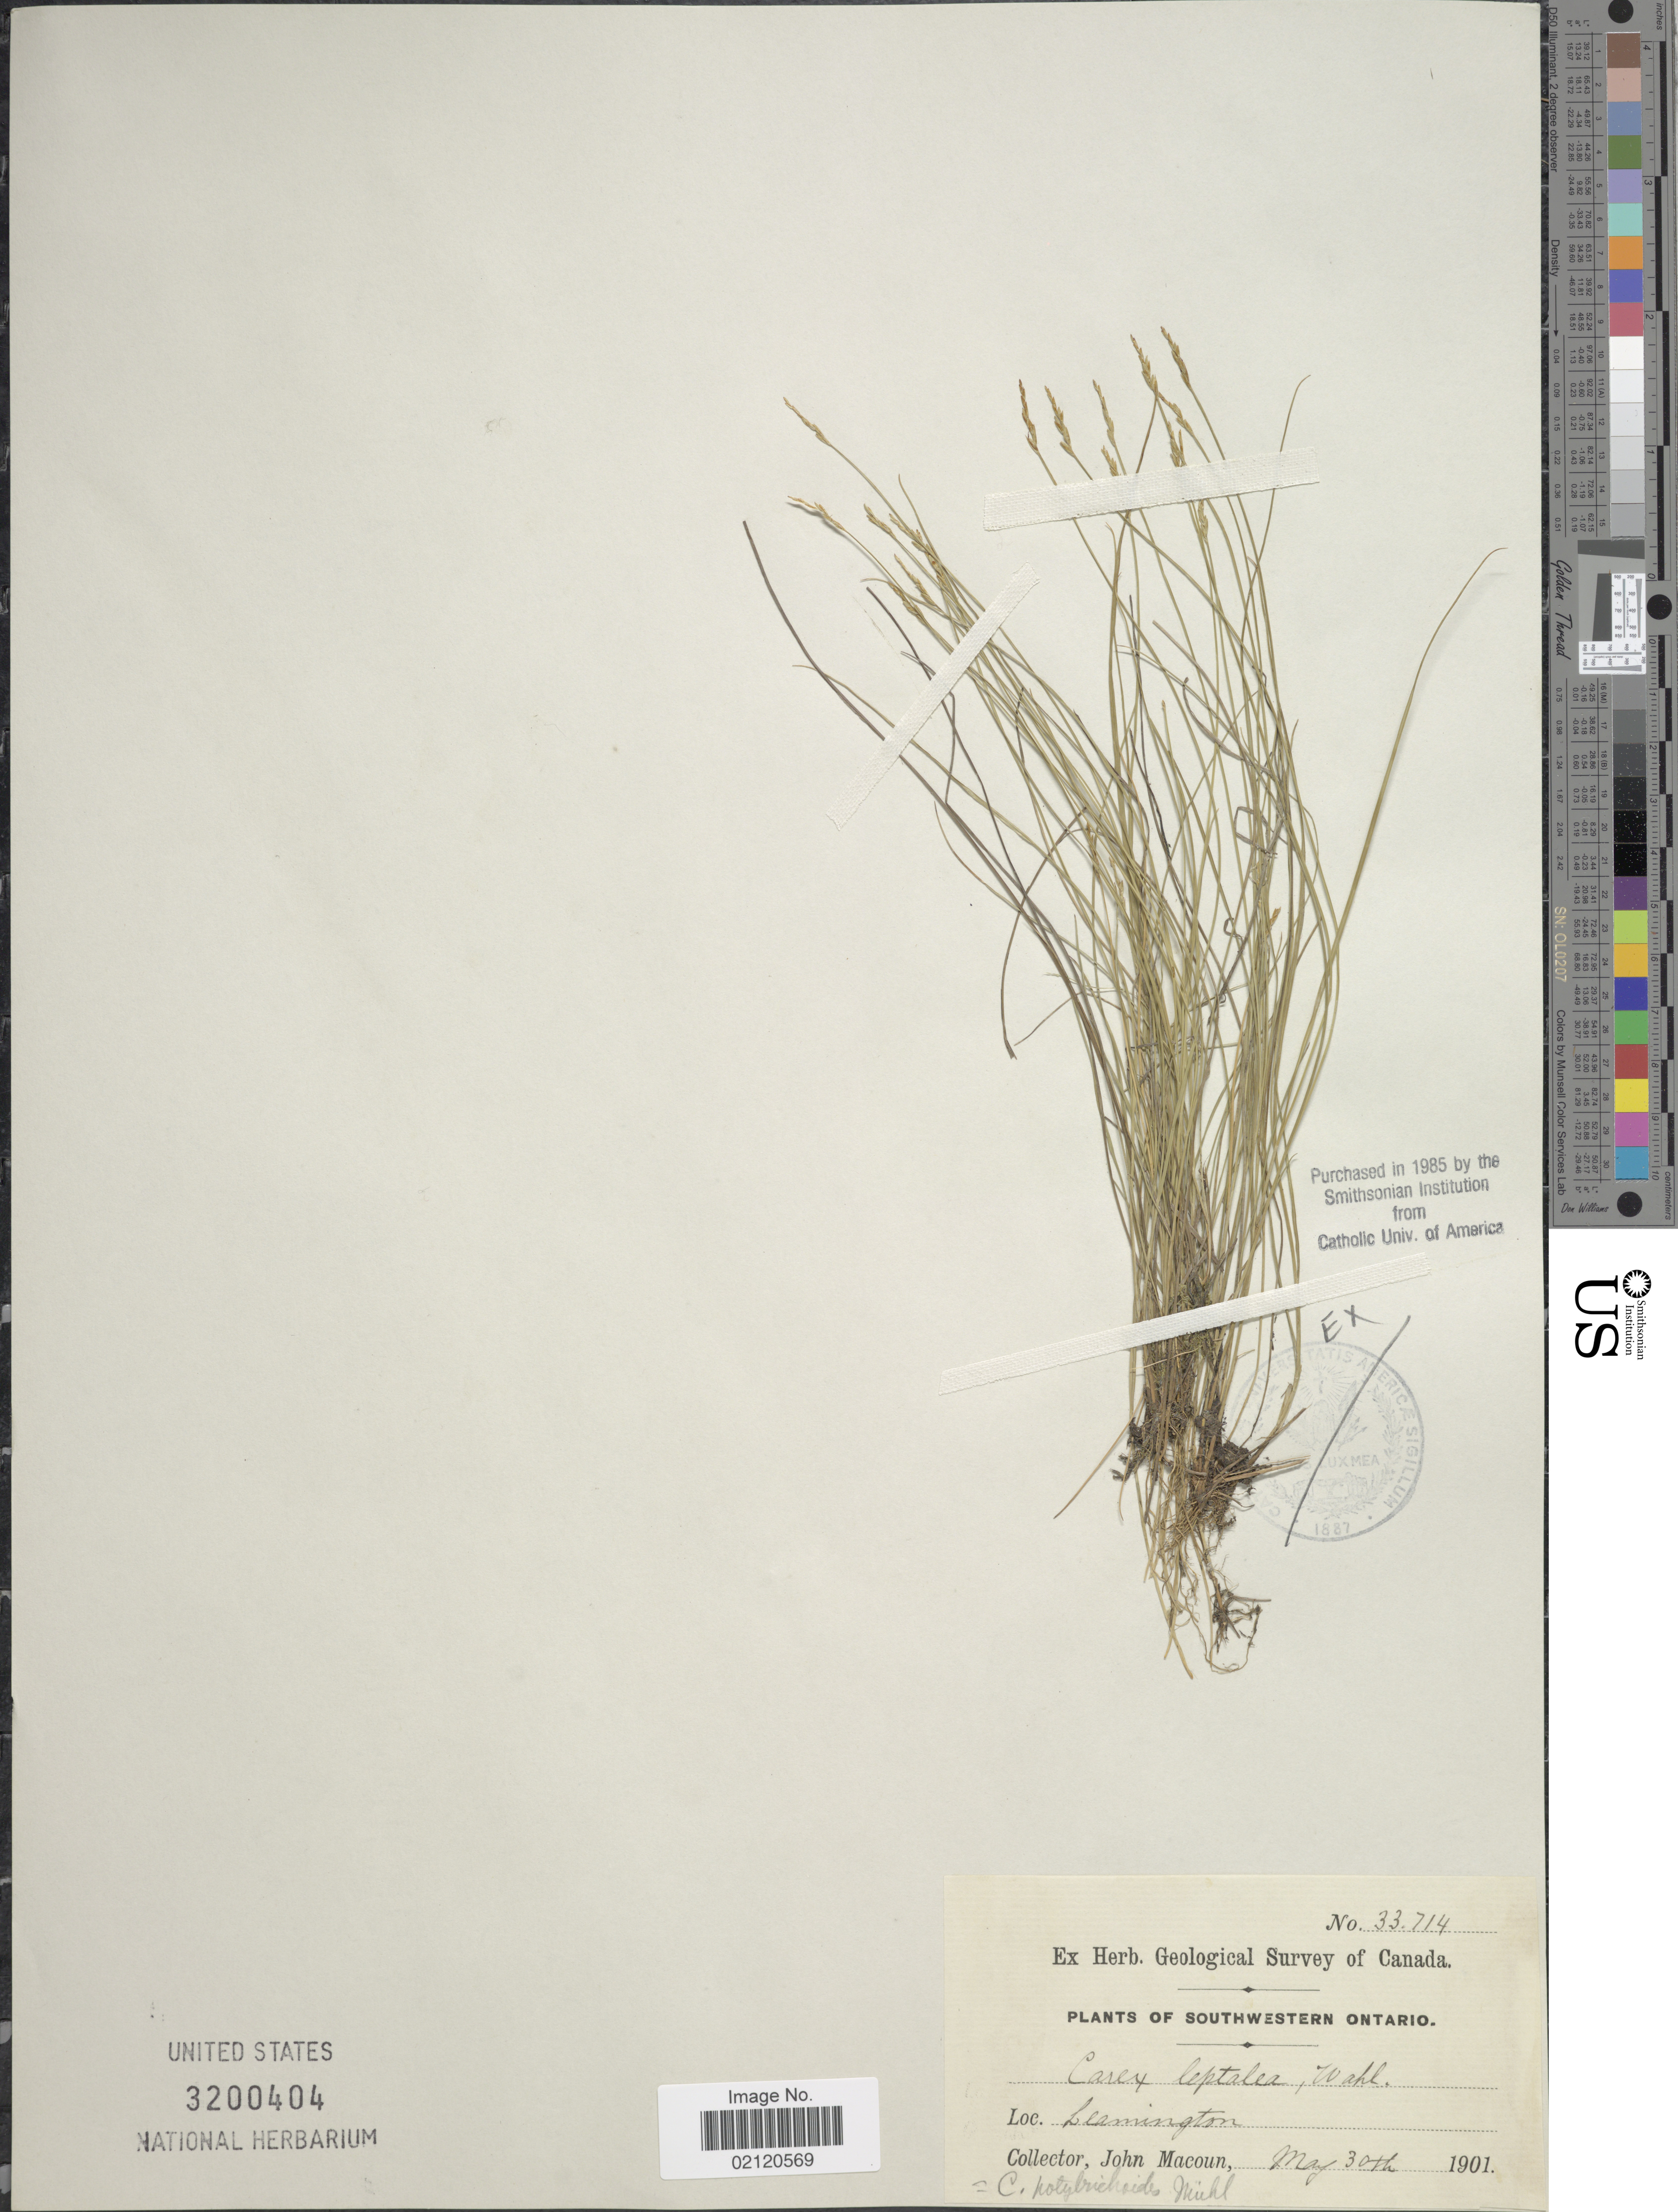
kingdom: Plantae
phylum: Tracheophyta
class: Liliopsida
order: Poales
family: Cyperaceae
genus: Carex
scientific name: Carex leptalea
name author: Wahlenb.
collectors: J. Macoun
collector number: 33714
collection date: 1901-05-30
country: Canada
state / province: Ontario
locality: Southwestern Ontario, Leamington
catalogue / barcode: US 3200404